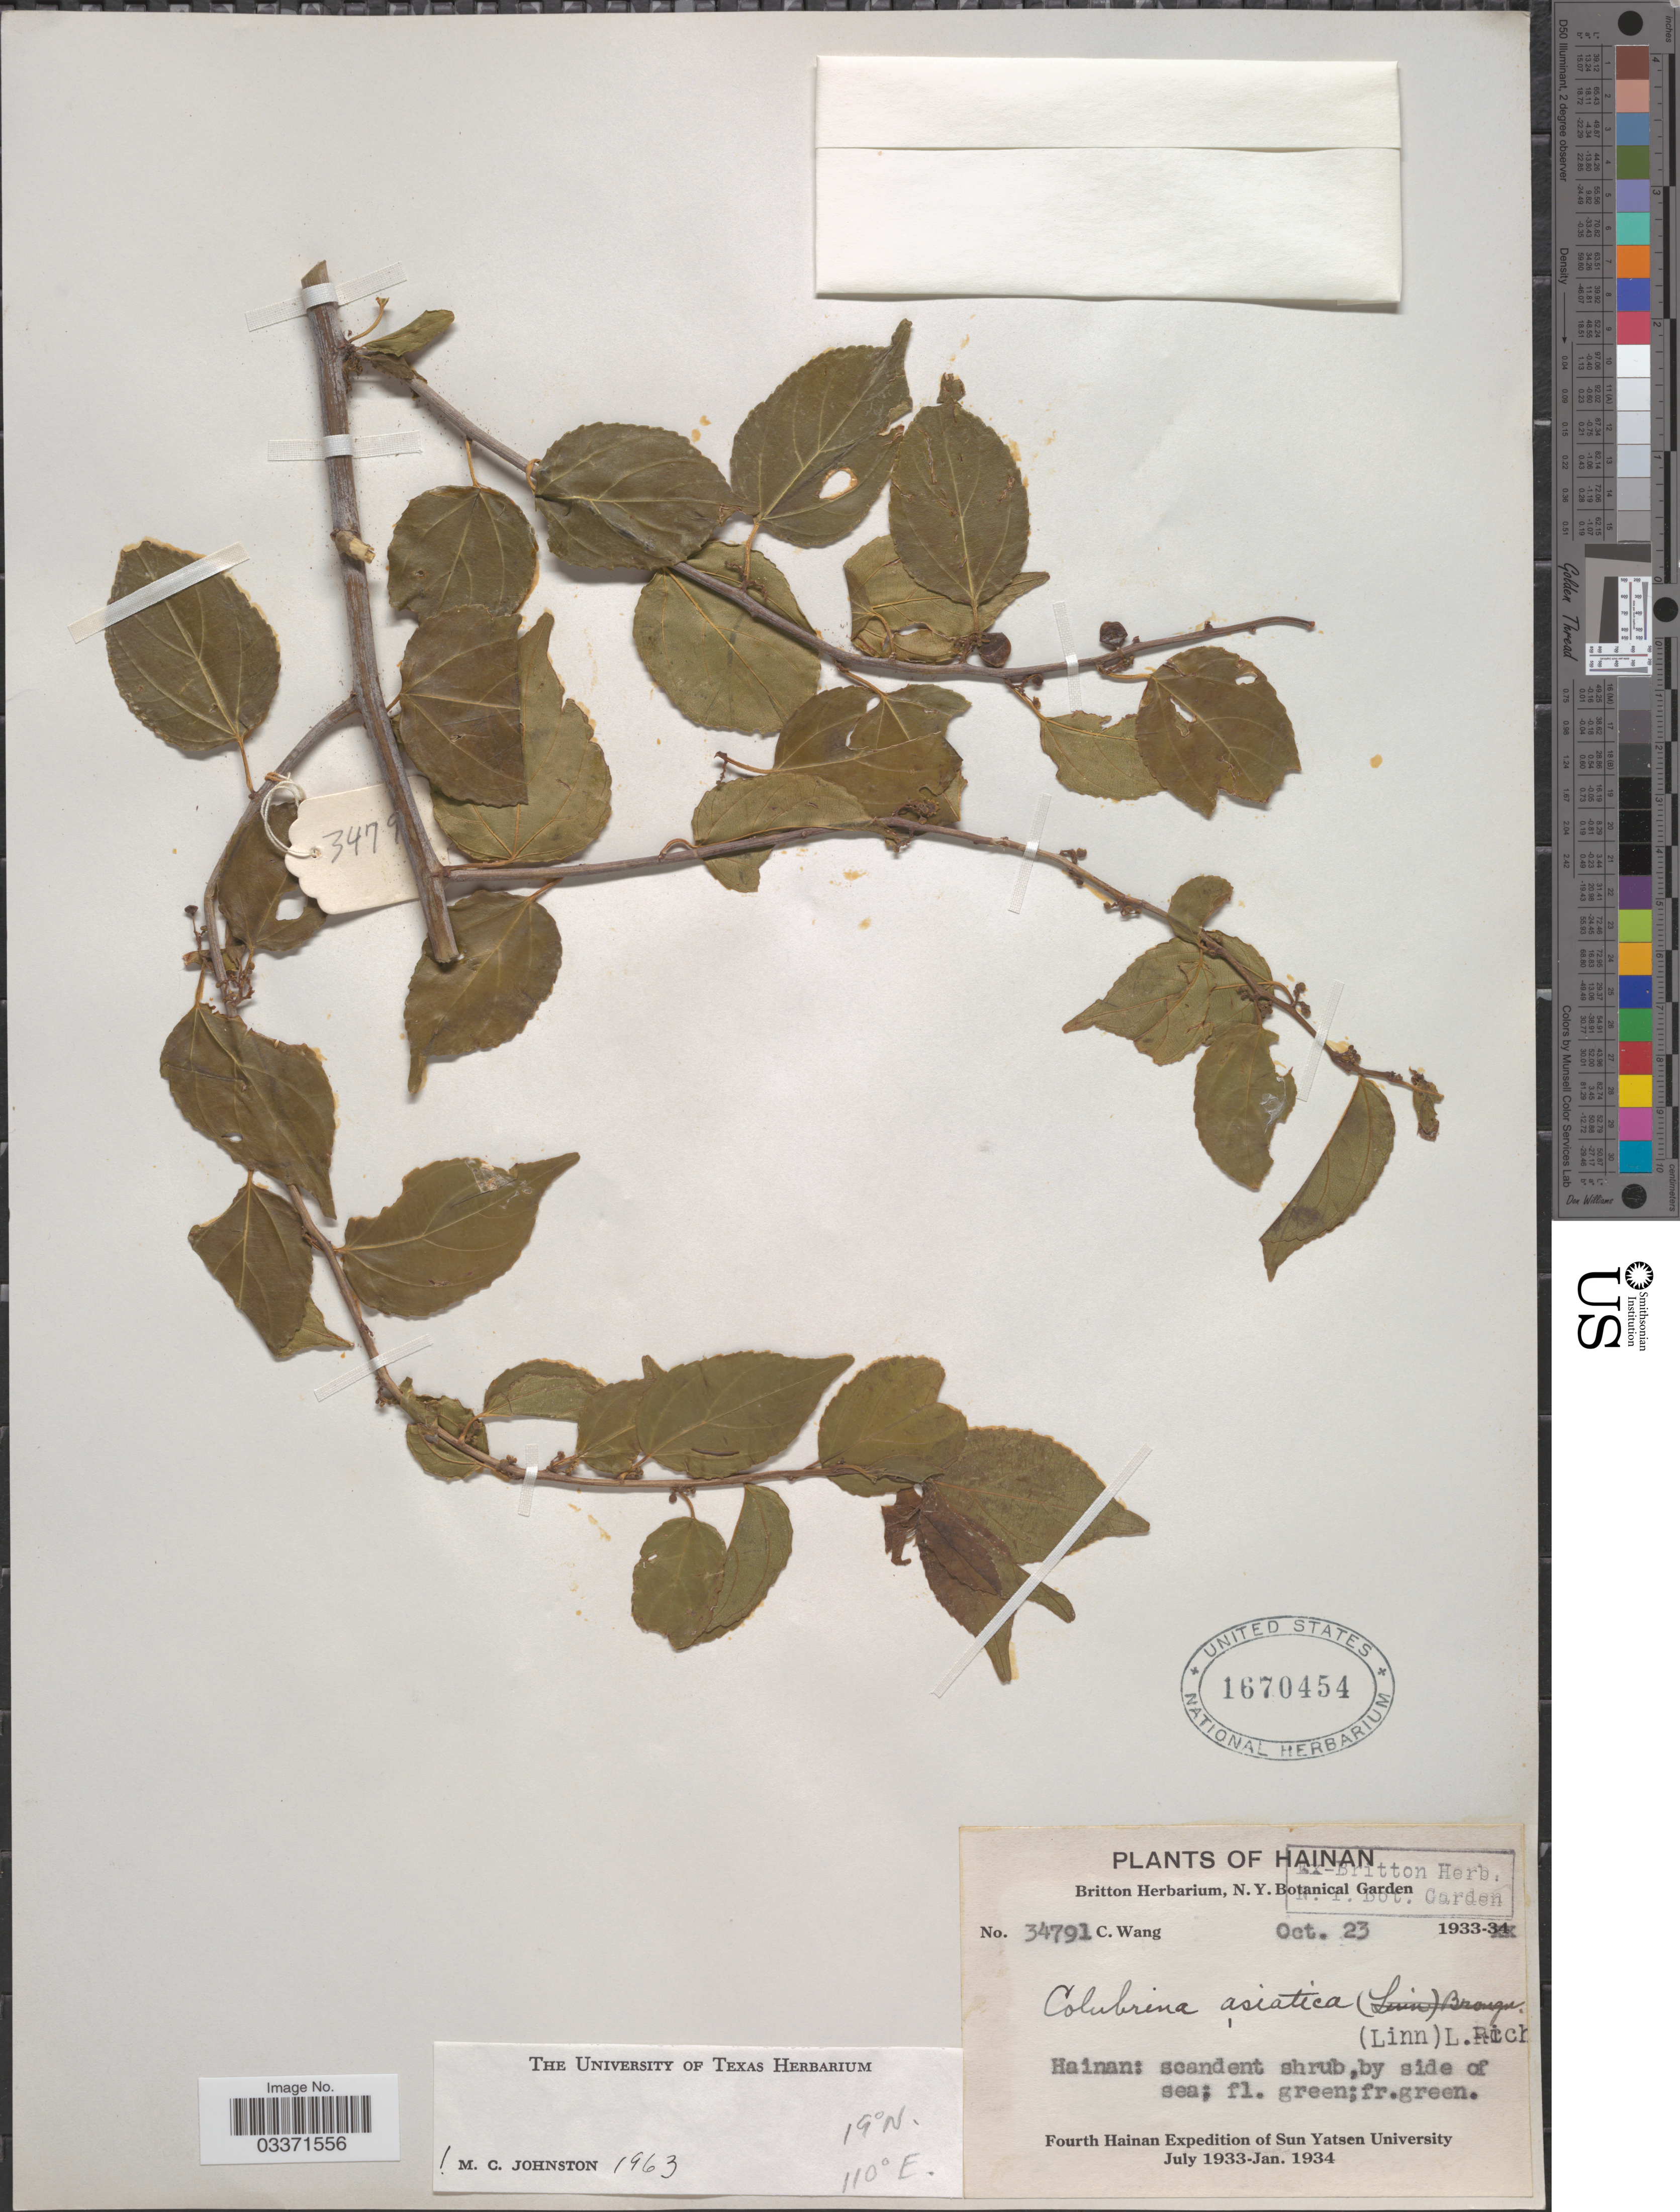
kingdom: Plantae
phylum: Tracheophyta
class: Magnoliopsida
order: Rosales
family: Rhamnaceae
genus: Colubrina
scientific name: Colubrina asiatica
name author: (L.) Brongn.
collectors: C. Wang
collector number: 34791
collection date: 1933-10-23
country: China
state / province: Hainan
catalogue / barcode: US 1670454